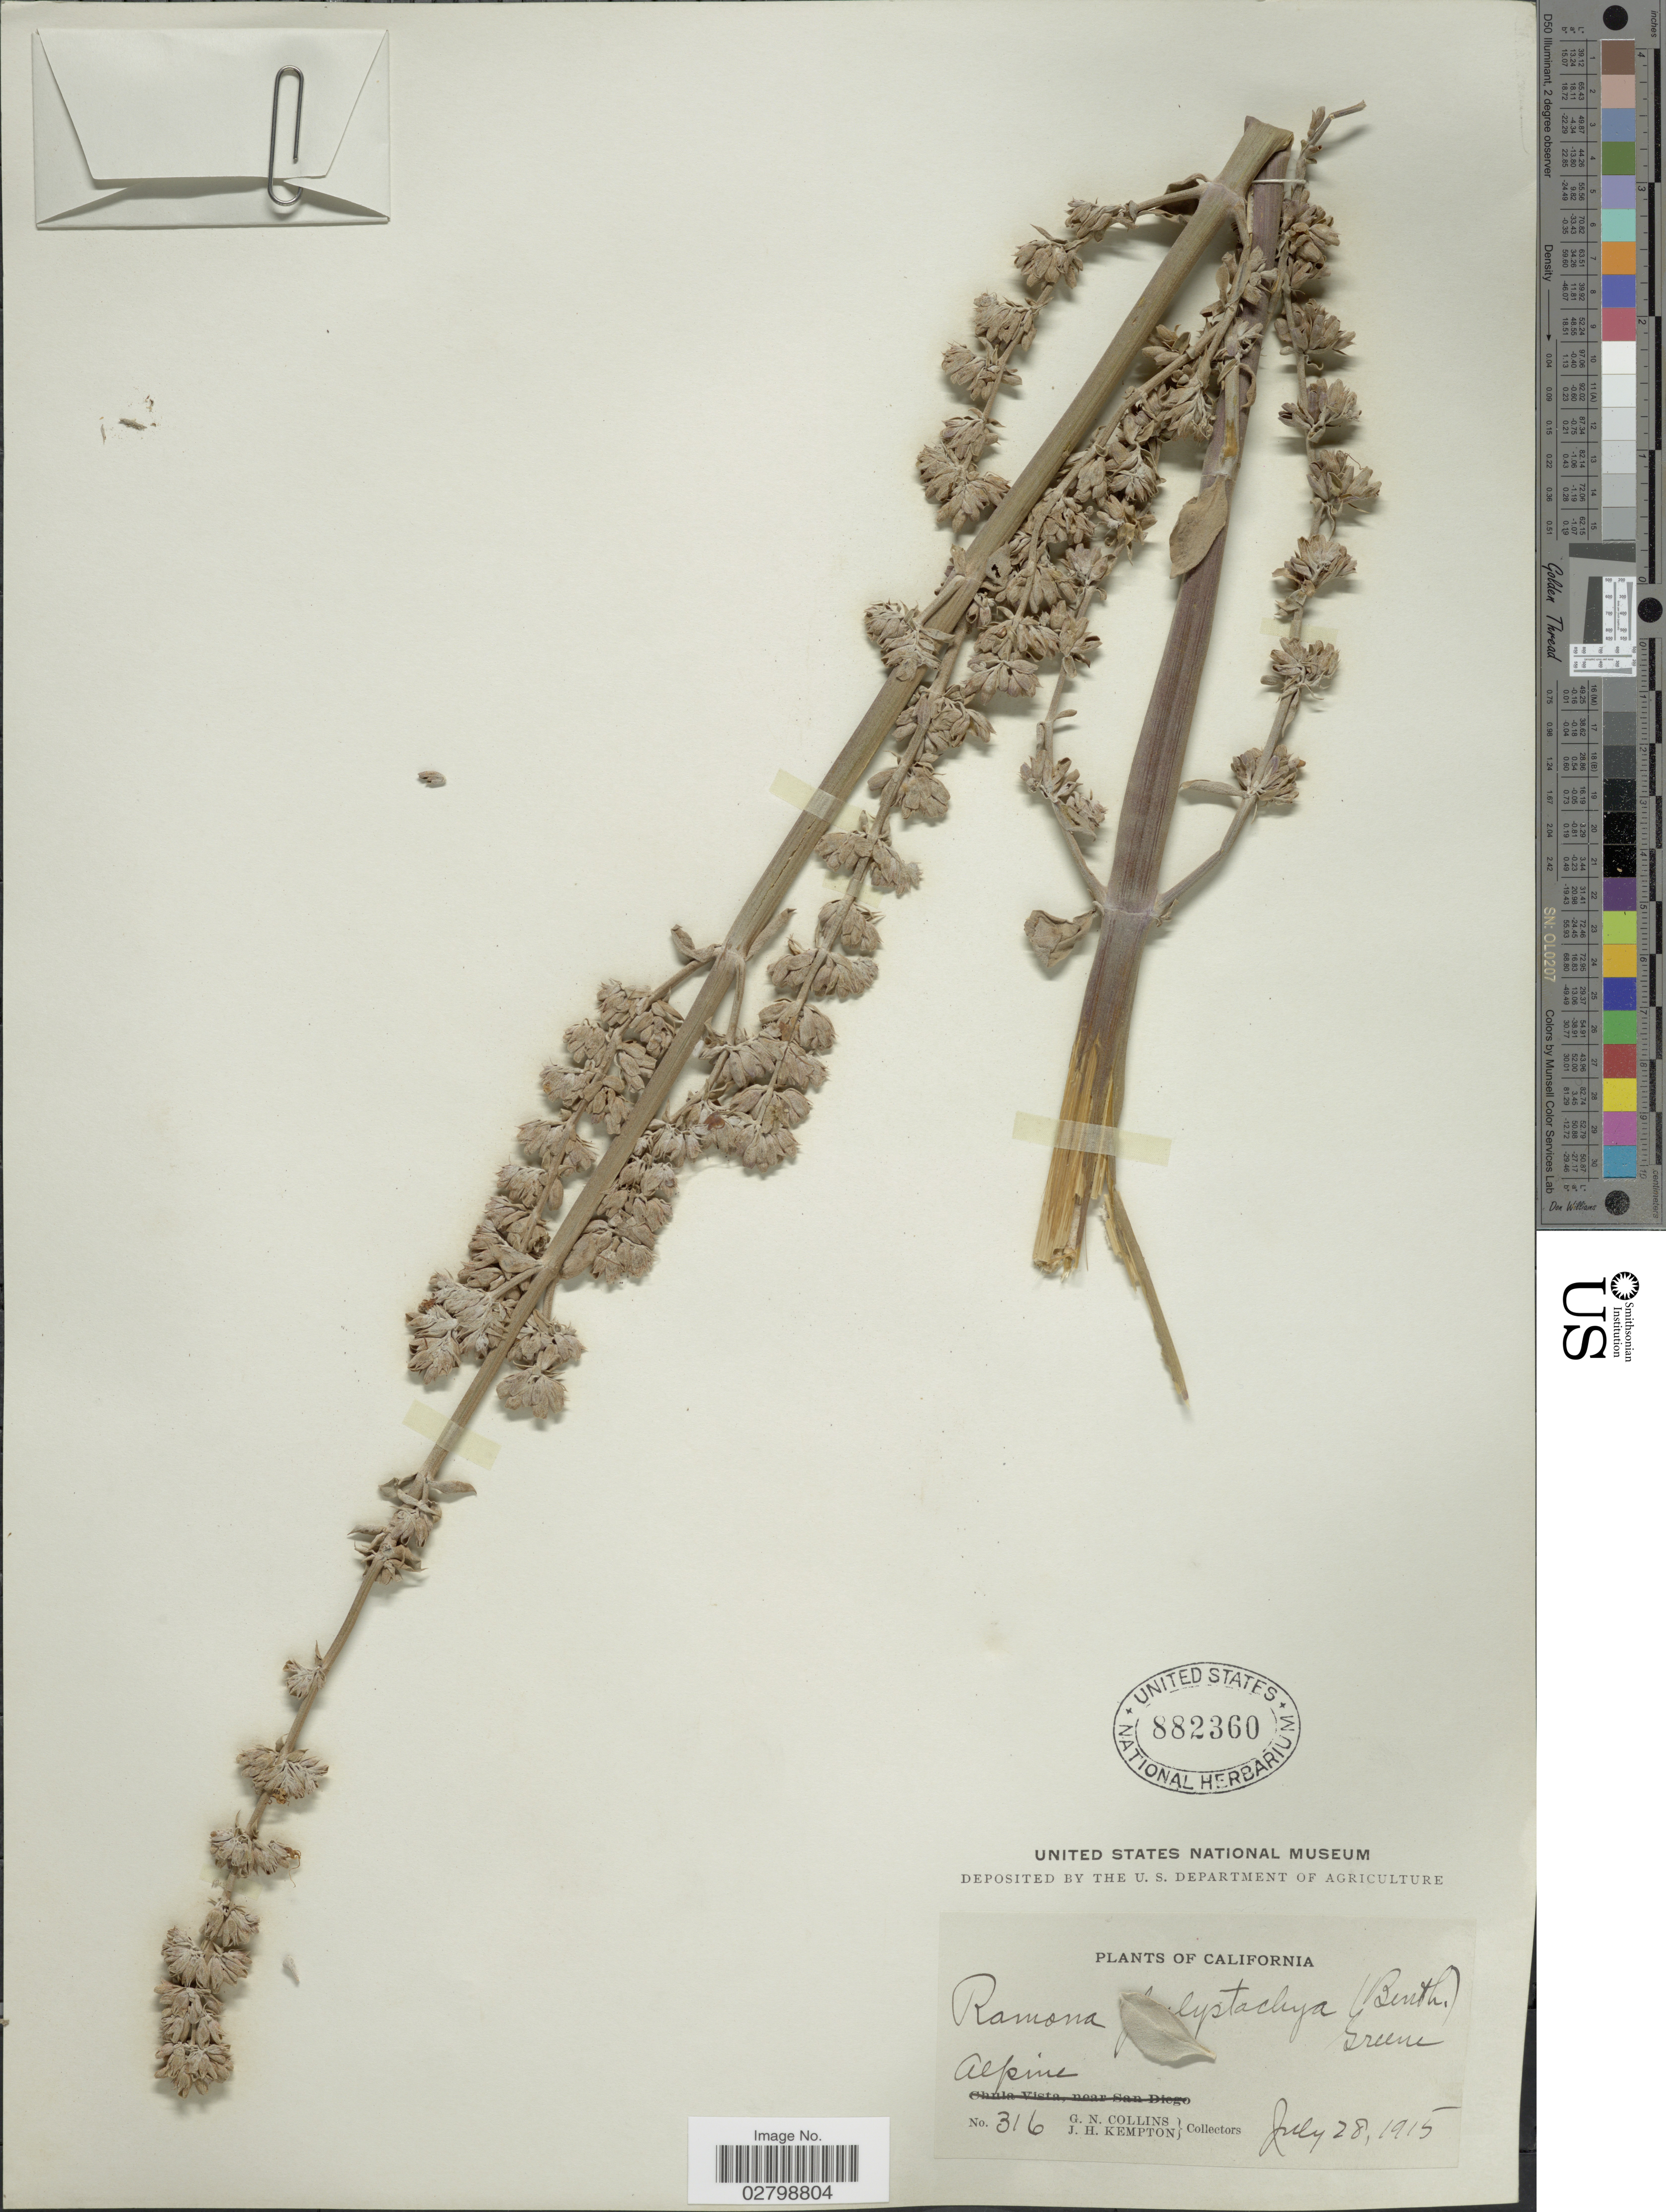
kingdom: Plantae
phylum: Tracheophyta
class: Magnoliopsida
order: Lamiales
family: Lamiaceae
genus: Salvia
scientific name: Salvia apiana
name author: Jeps.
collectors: G. Collins & J. H. Kempton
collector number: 316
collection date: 1915-07-28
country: United States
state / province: California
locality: Alpine.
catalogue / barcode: US 882360